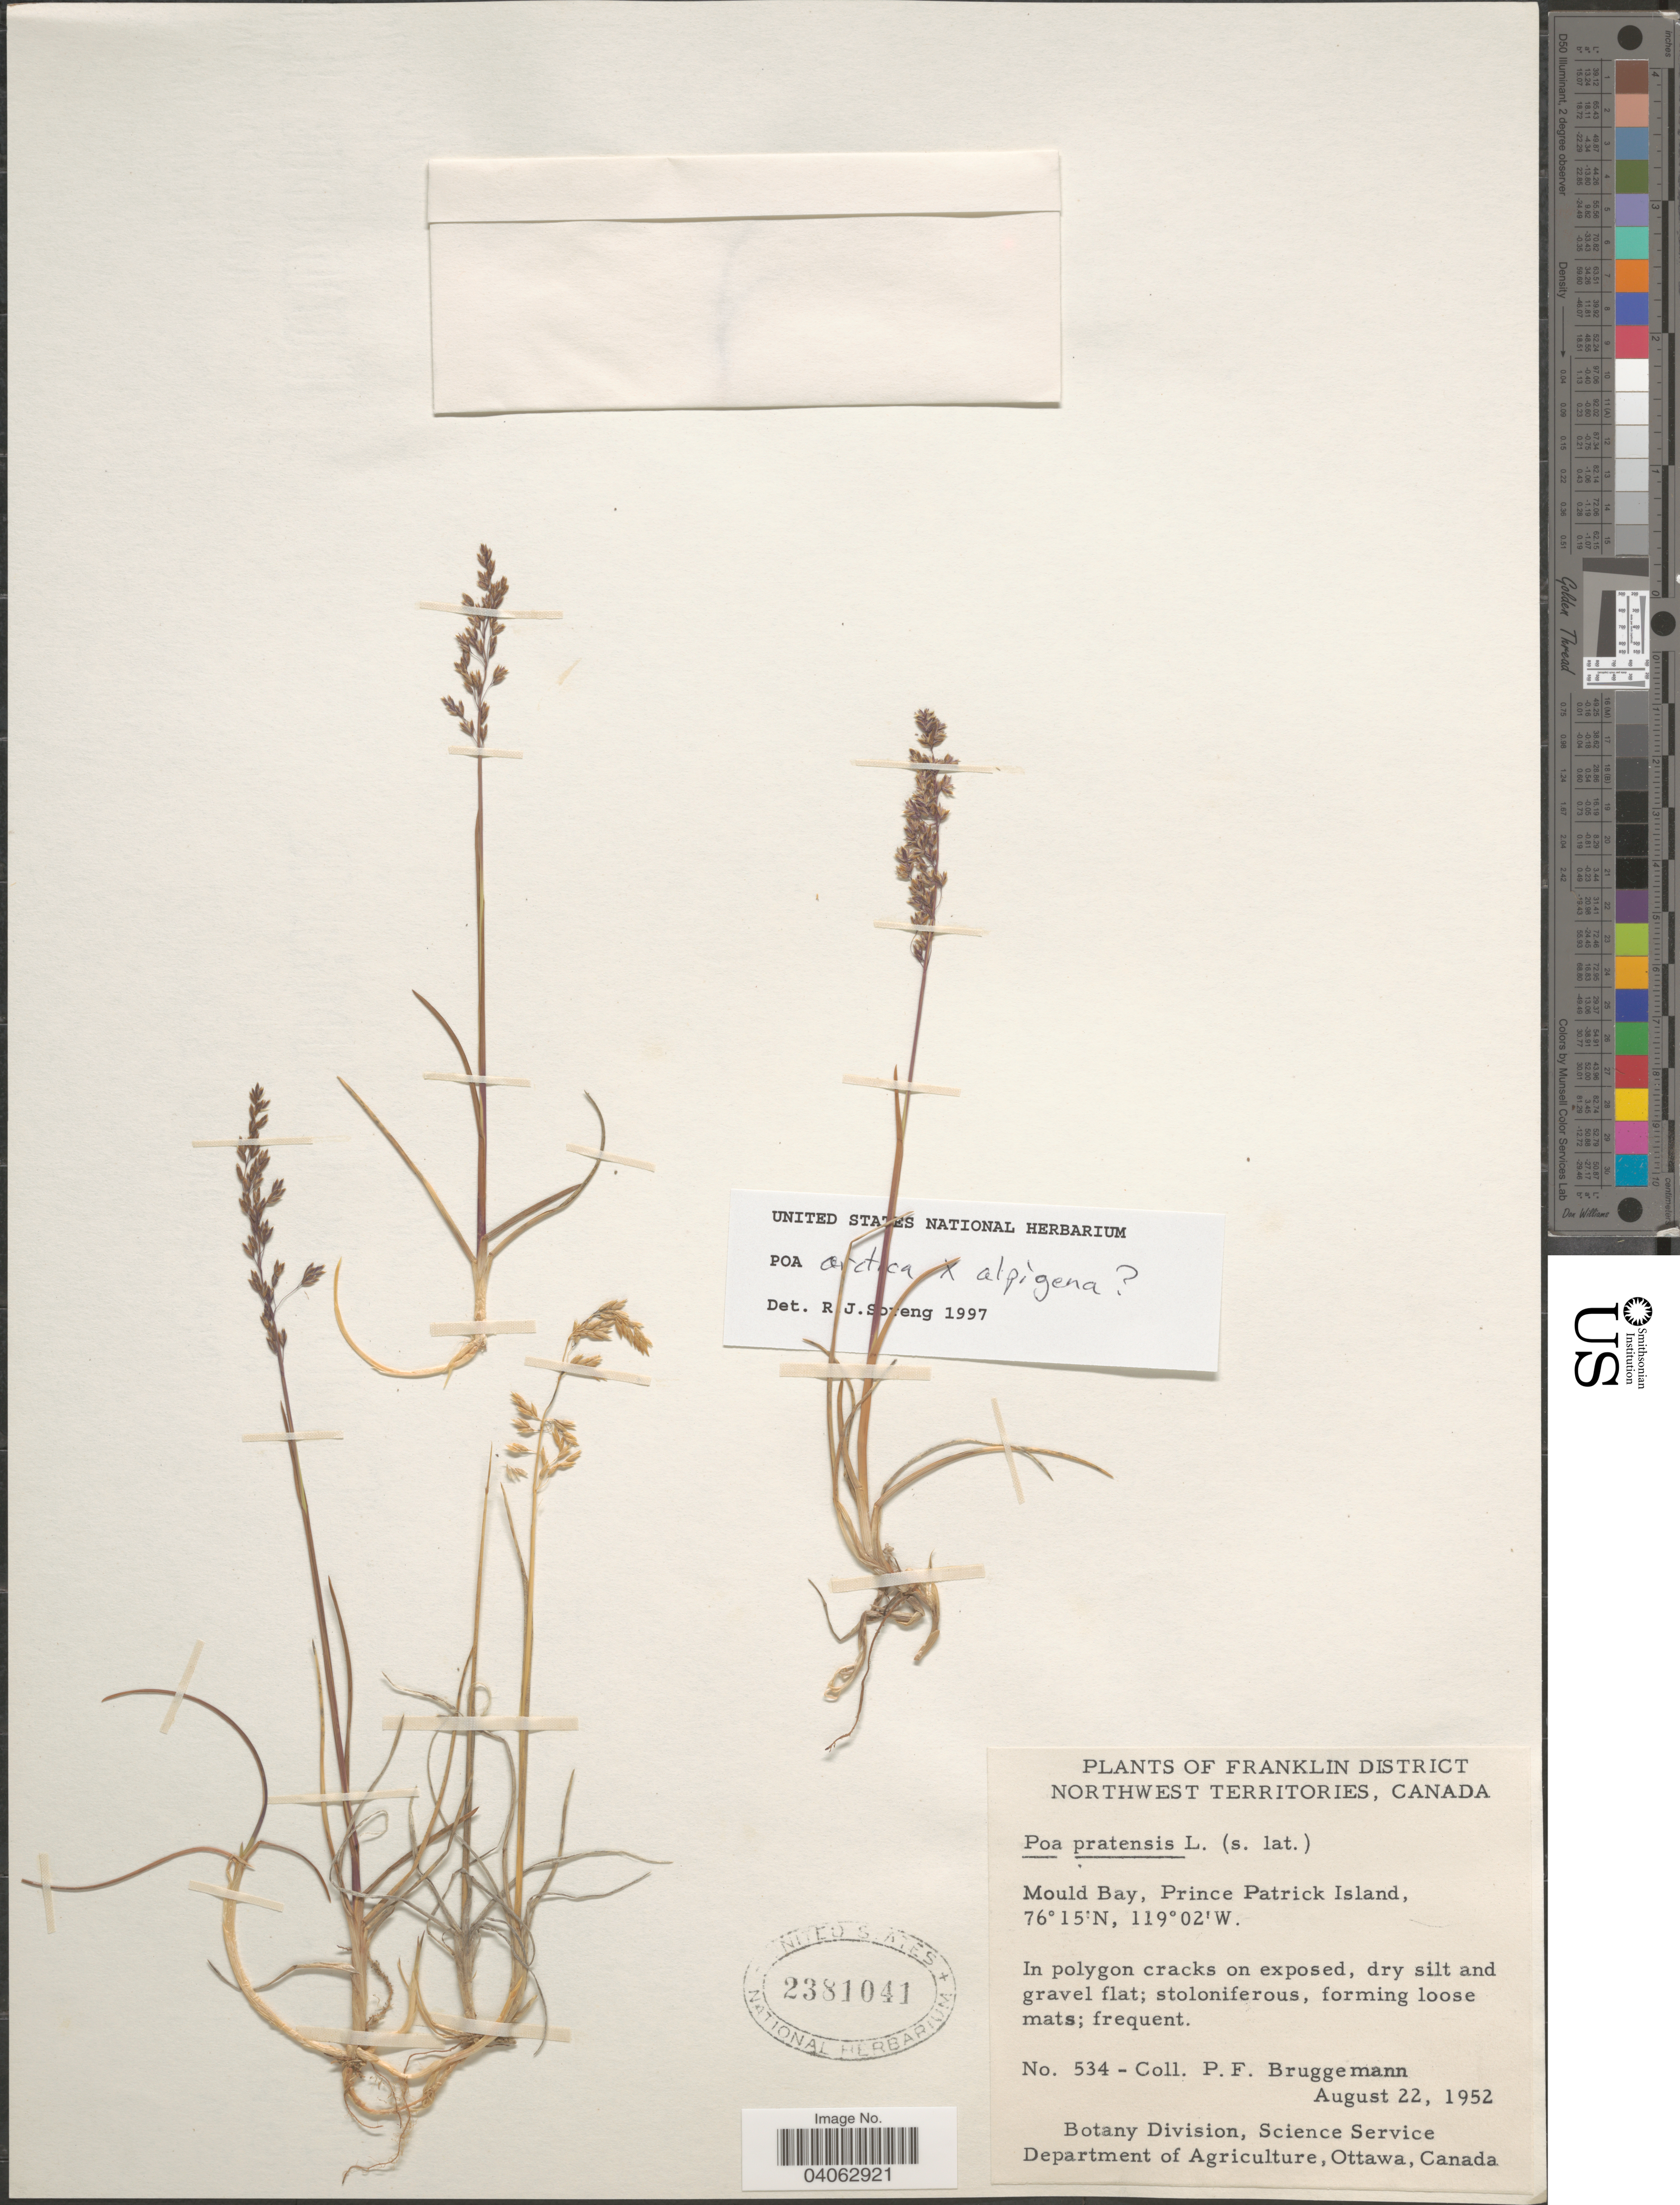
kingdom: Plantae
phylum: Tracheophyta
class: Liliopsida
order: Poales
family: Poaceae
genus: Poa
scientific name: Poa pratensis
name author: L.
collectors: P. Bruggemann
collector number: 534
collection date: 1952-08-22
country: Canada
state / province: Northwest Territories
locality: Franklin District. Mould Bay, Prince Patrick Island.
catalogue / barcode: US 2381041